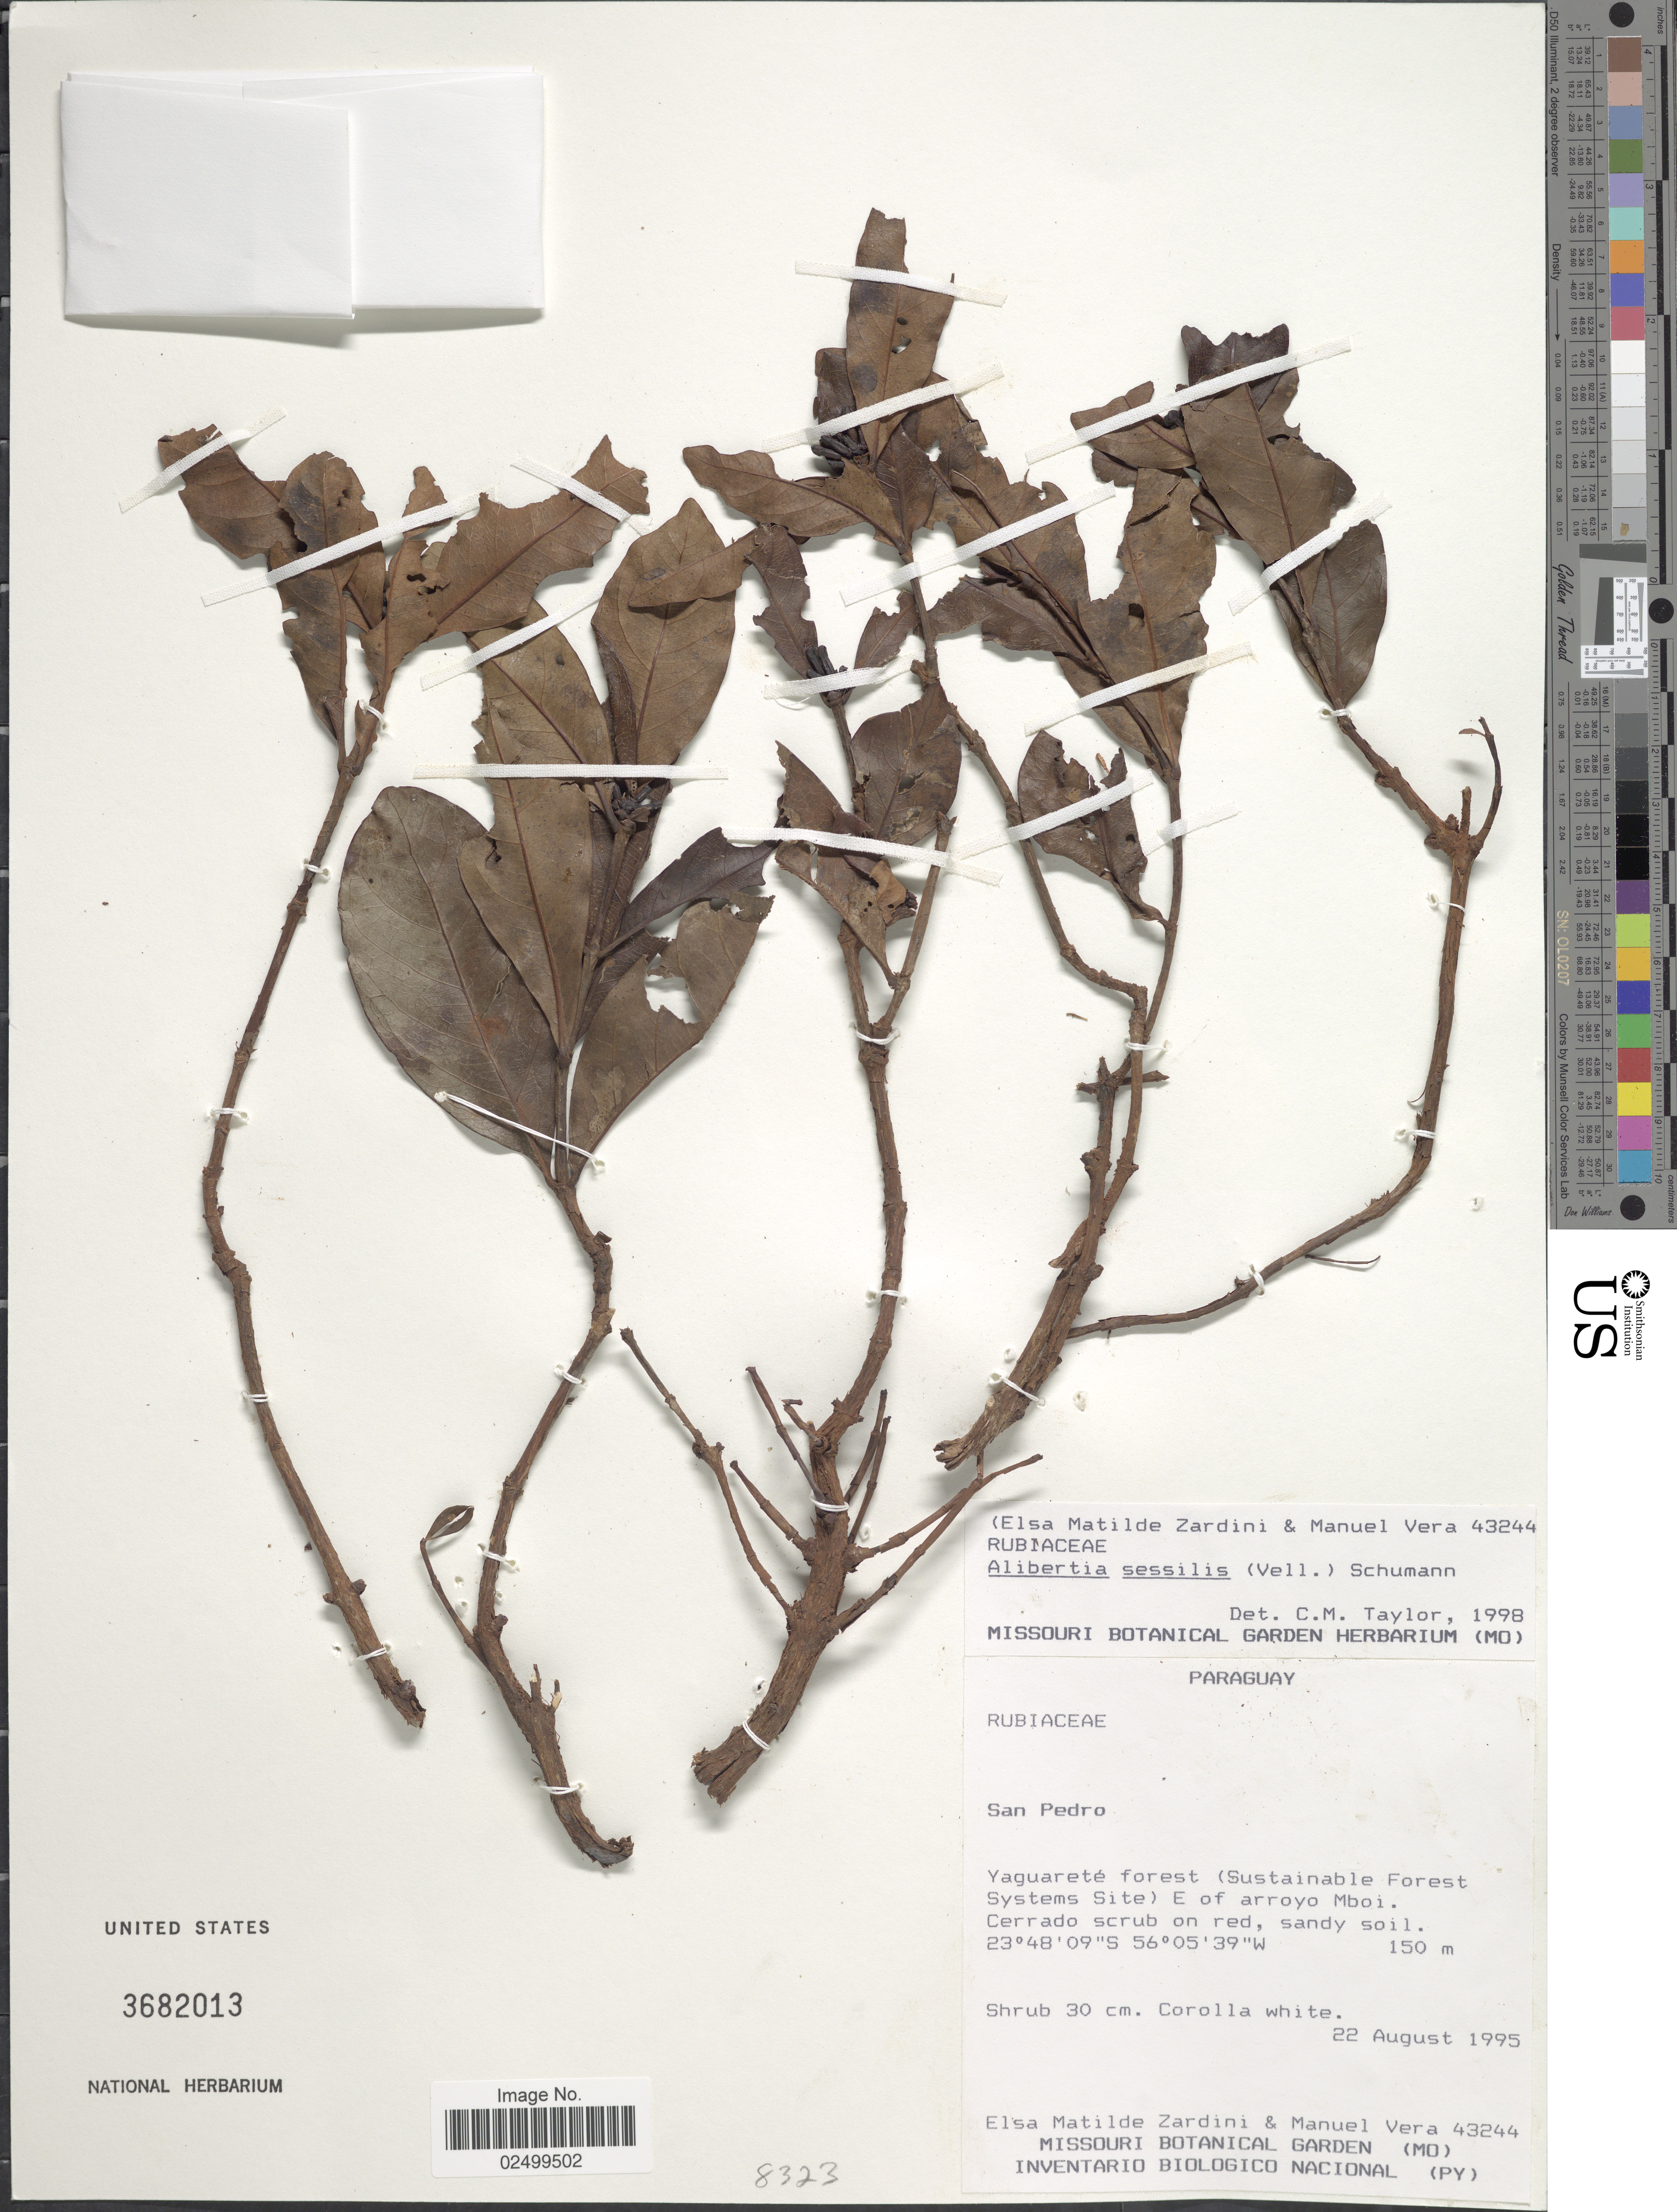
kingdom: Plantae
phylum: Tracheophyta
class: Magnoliopsida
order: Gentianales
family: Rubiaceae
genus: Alibertia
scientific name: Alibertia sessilis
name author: (Vell.) K. Schum.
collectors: E. M. Zardini & M. Vera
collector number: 43244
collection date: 1995-08-22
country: Paraguay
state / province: San Pedro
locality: Yaguareté forest (Sustainable Forest Systems Site) E of arroyo Mboi.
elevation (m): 150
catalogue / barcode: US 3682013